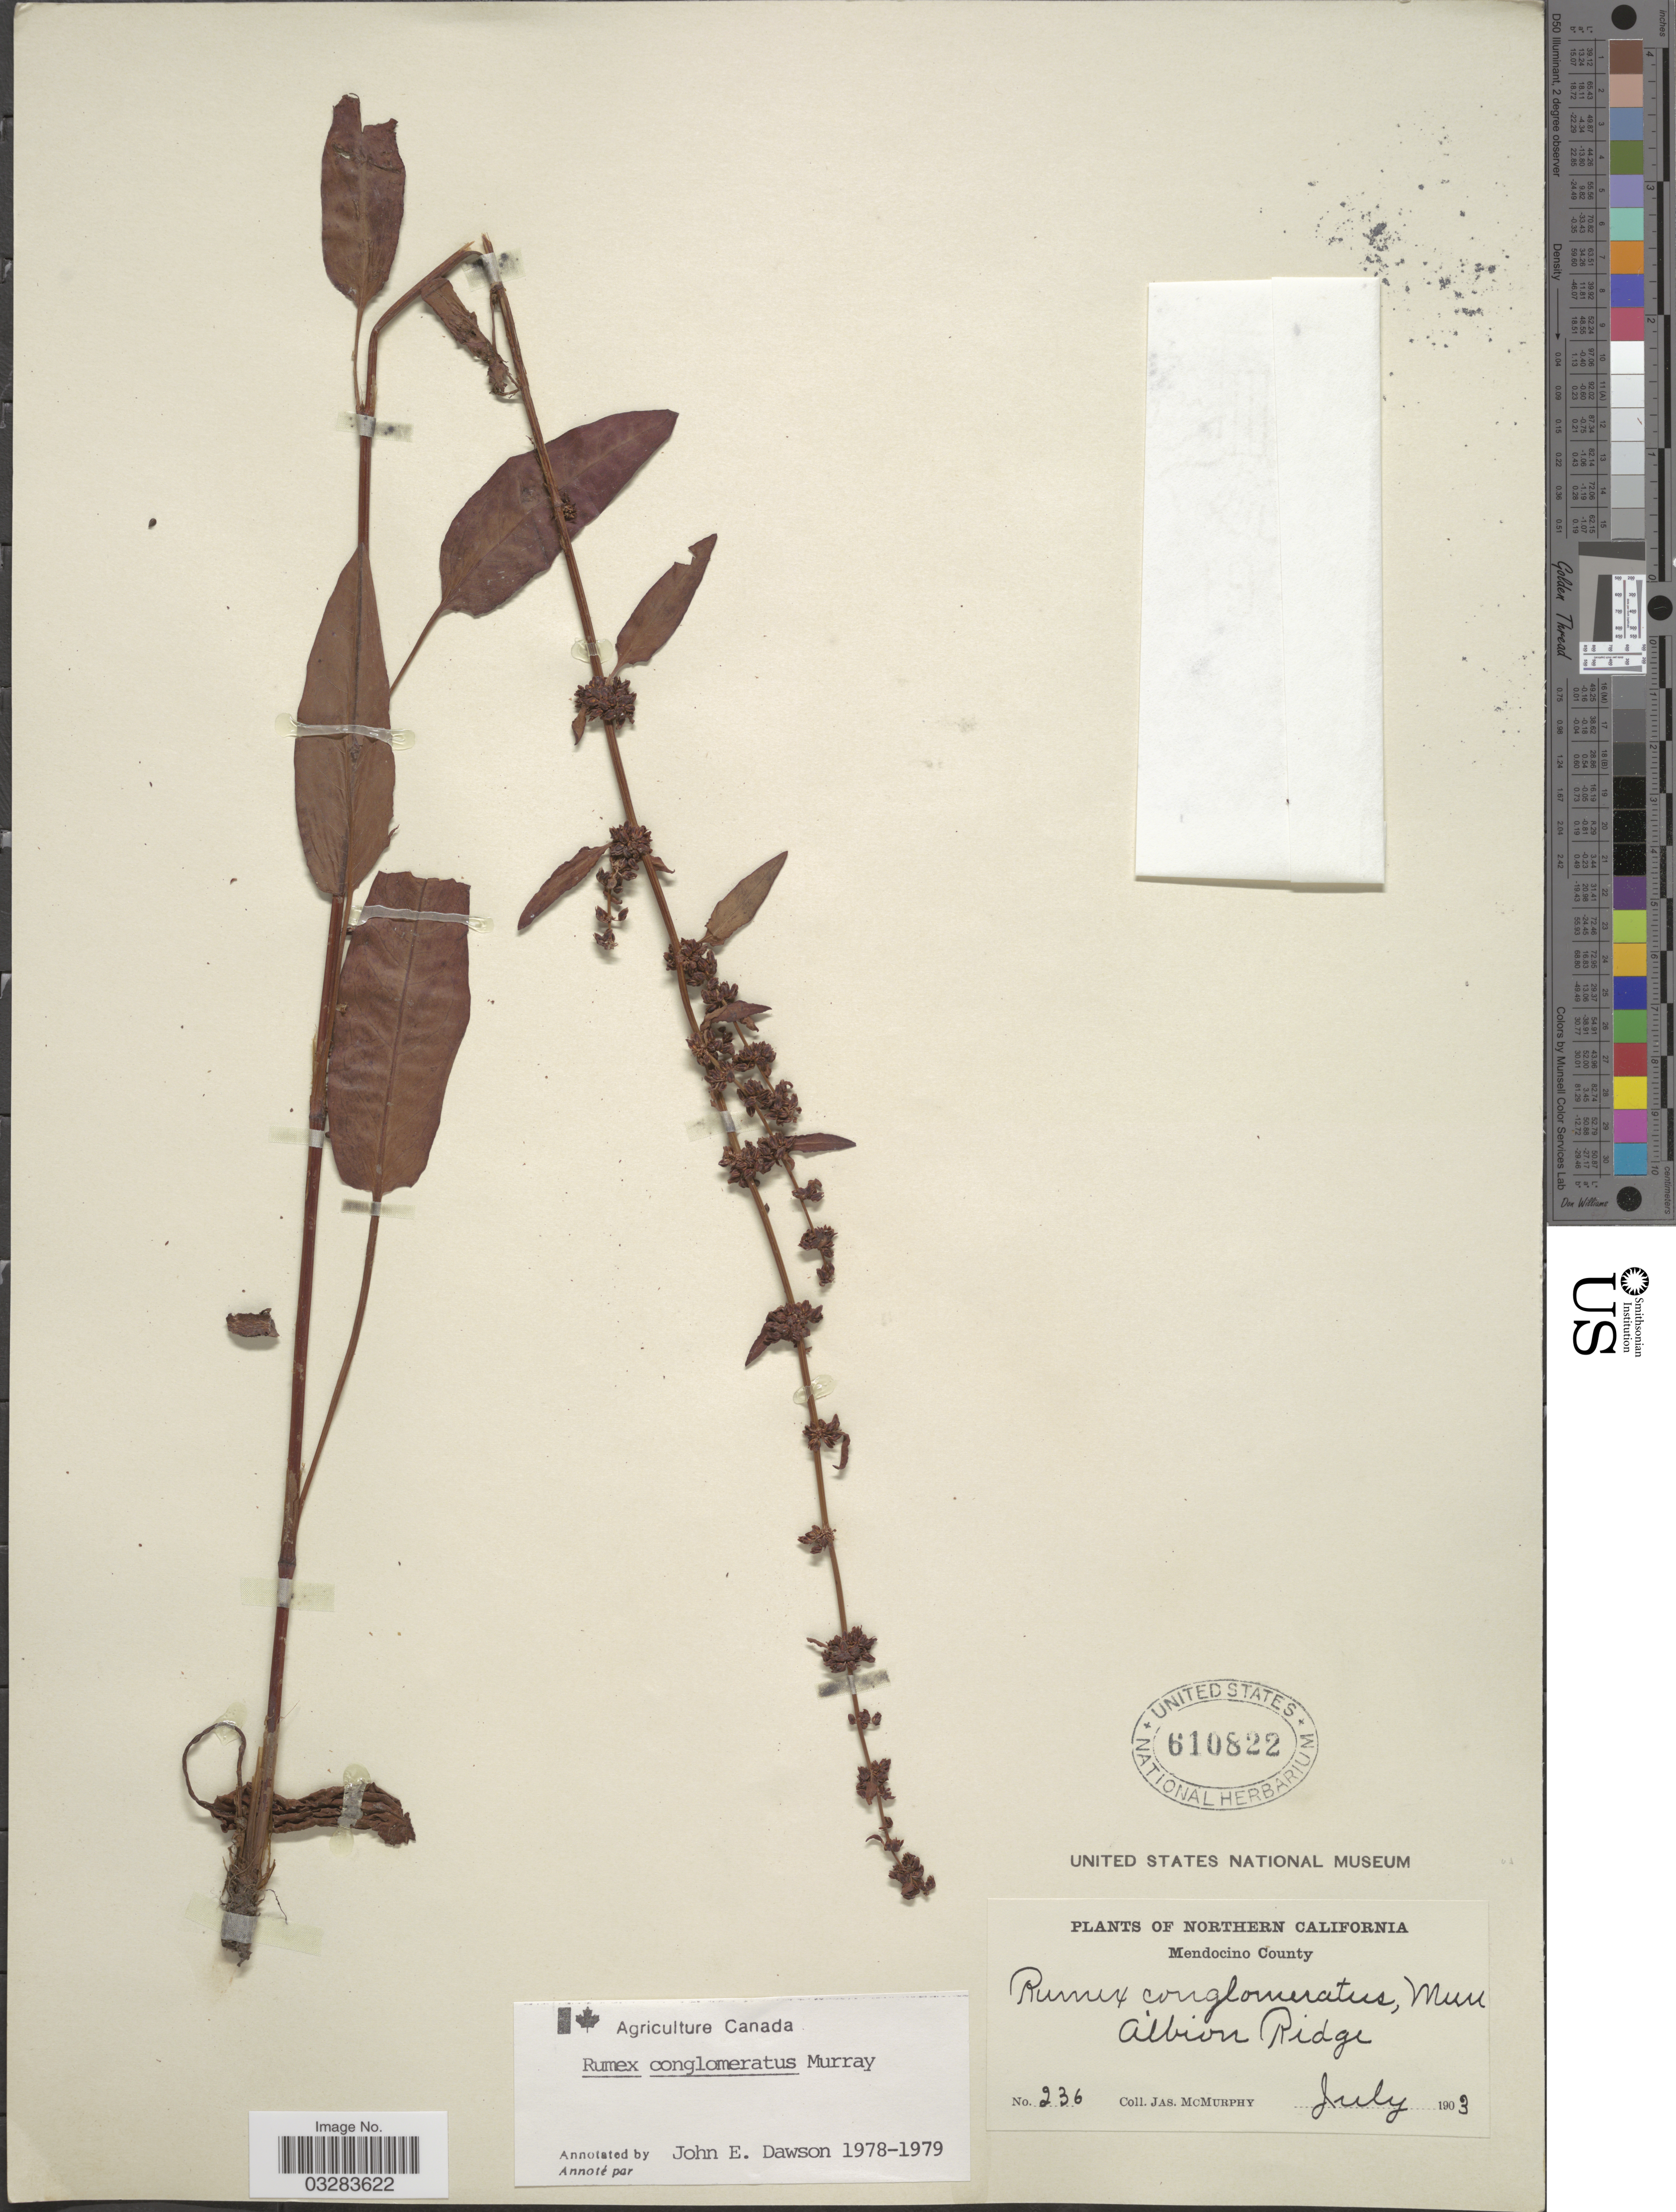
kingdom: Plantae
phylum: Tracheophyta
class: Magnoliopsida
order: Caryophyllales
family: Polygonaceae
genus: Rumex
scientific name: Rumex conglomeratus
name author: Murray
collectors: J. McMurphy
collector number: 236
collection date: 1903-07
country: United States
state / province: California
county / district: Mendocino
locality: Northern California. Mendocino County. Albion Ridge.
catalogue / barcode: US 610822